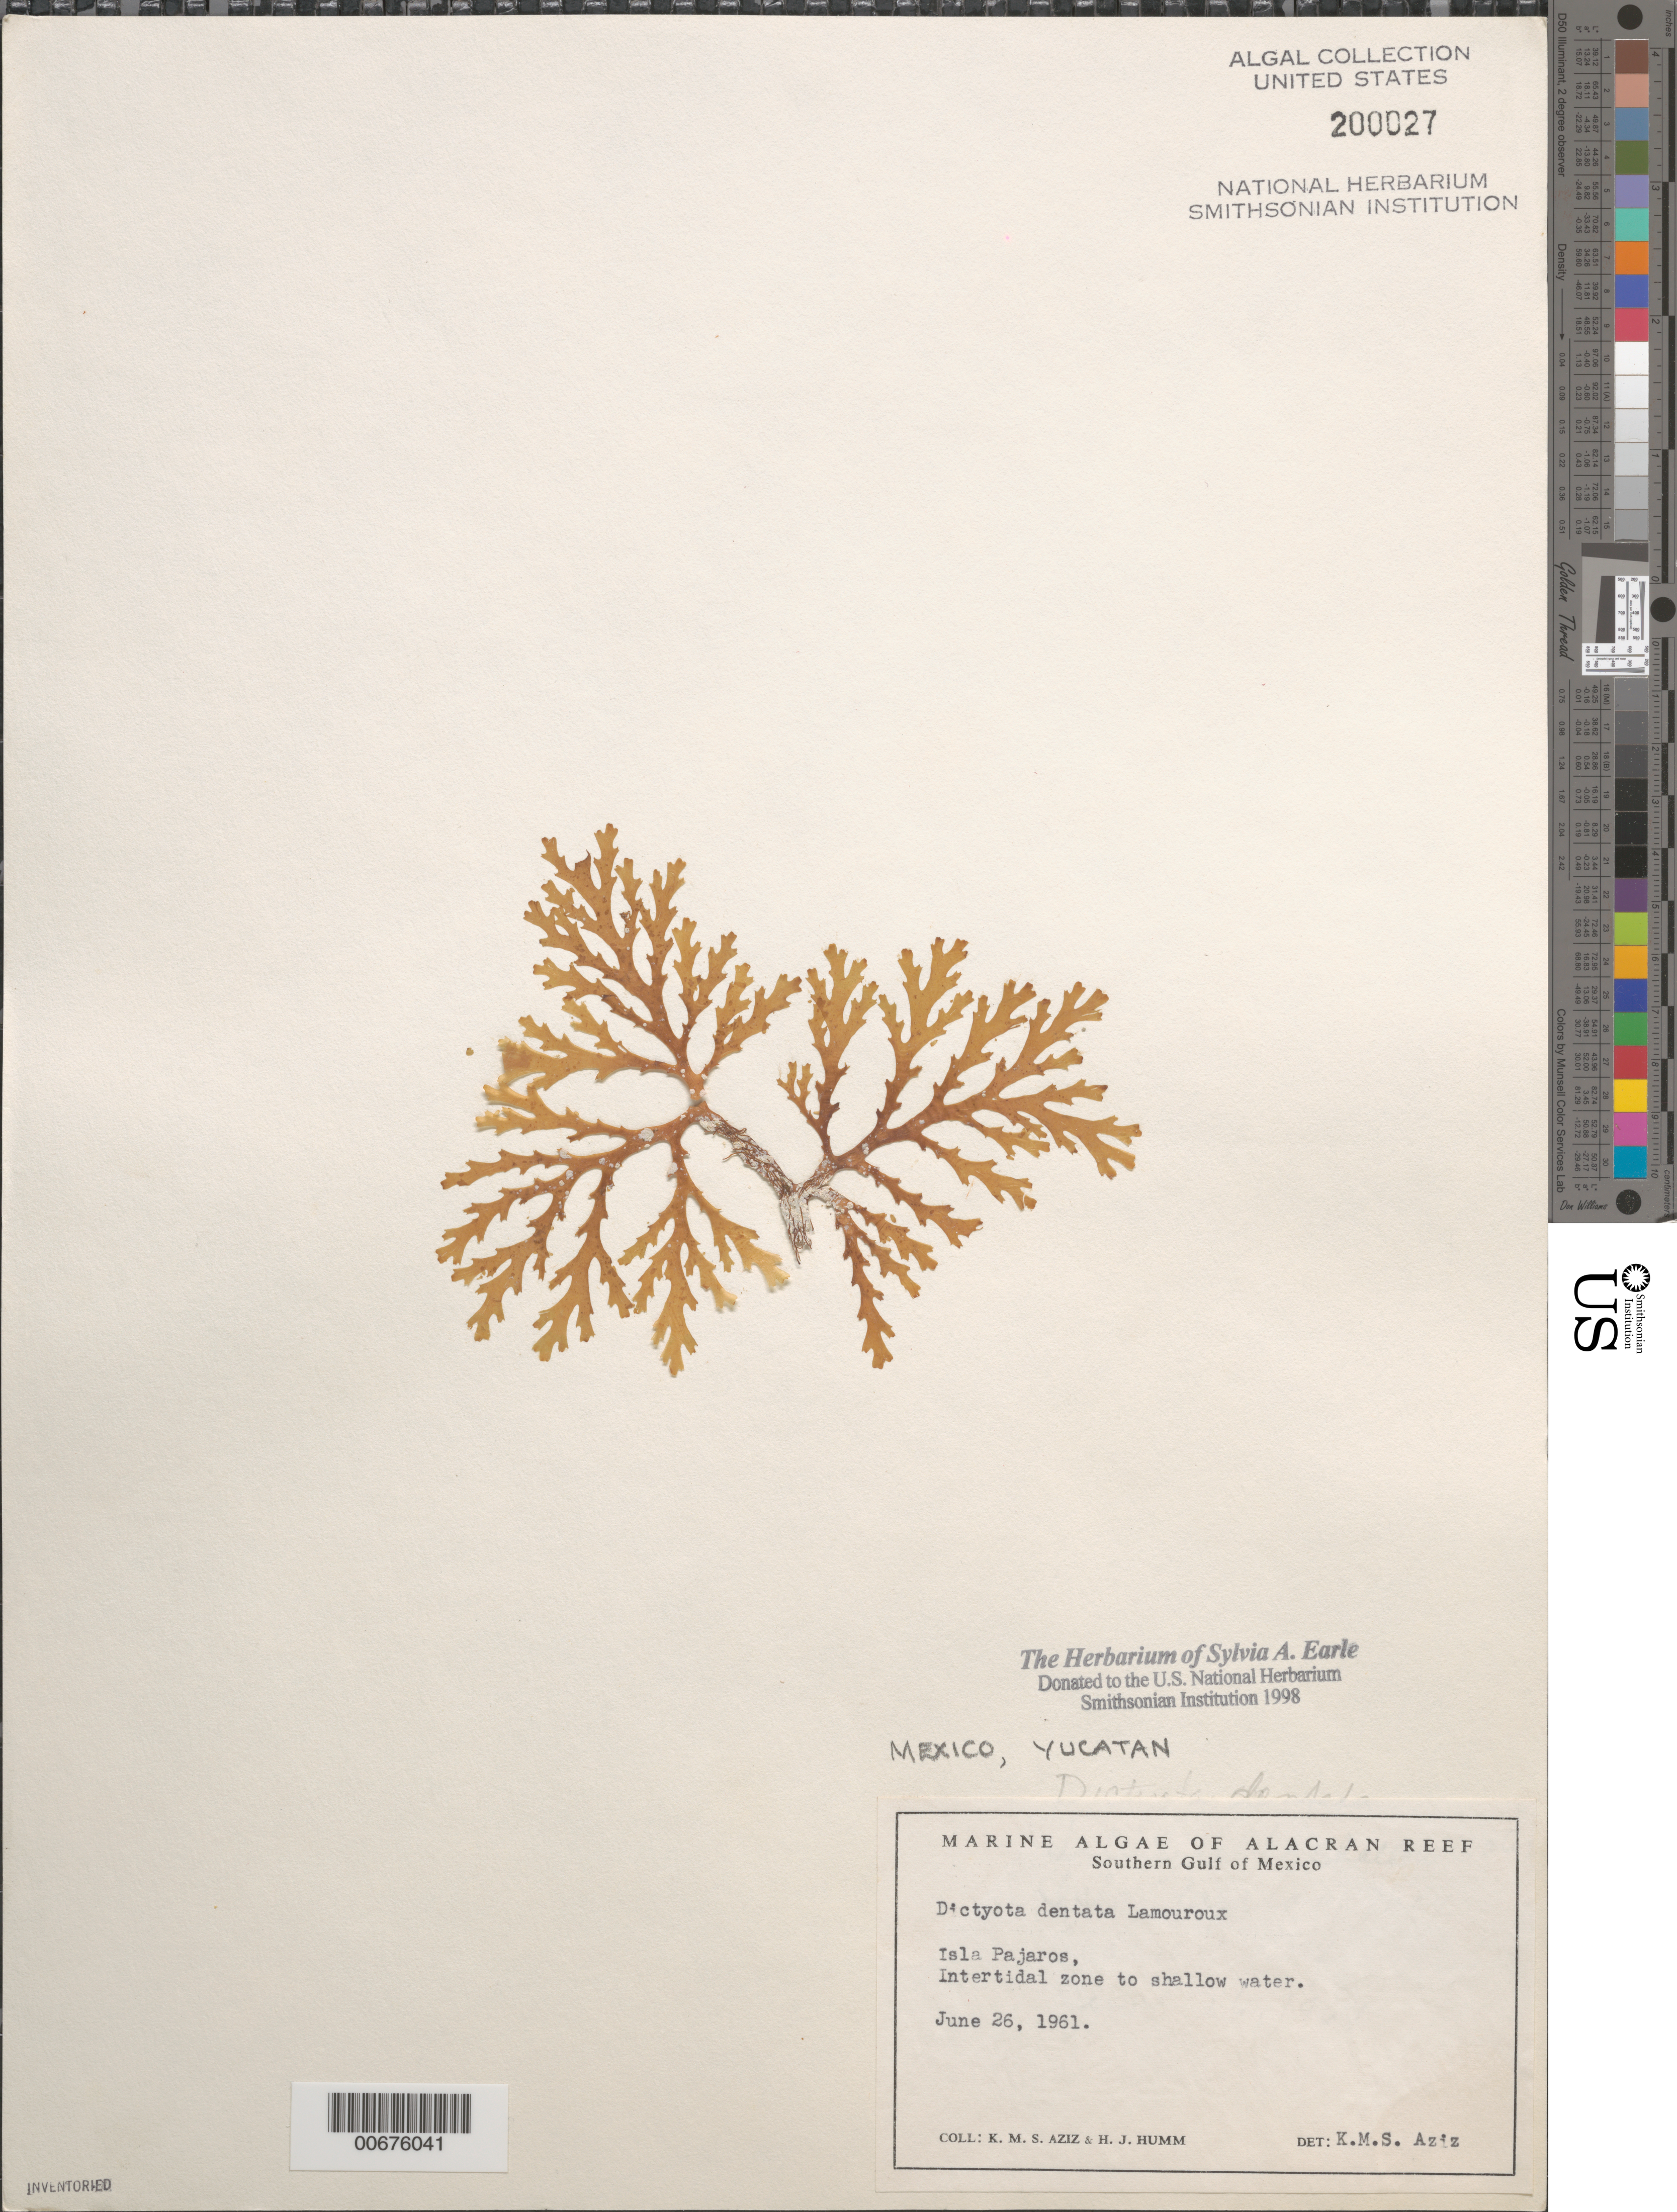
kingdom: Chromista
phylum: Ochrophyta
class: Phaeophyceae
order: Dictyotales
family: Dictyotaceae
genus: Dictyota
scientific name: Dictyota mertensii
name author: (C. Mart.) Kütz.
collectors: K. M. Aziz & H. J. Humm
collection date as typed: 26 Jun 1961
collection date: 1961-06-26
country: Mexico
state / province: Yucatan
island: Isla Pajaros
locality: Alacran Reef, southern Gulf of Mexico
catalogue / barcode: US 200027